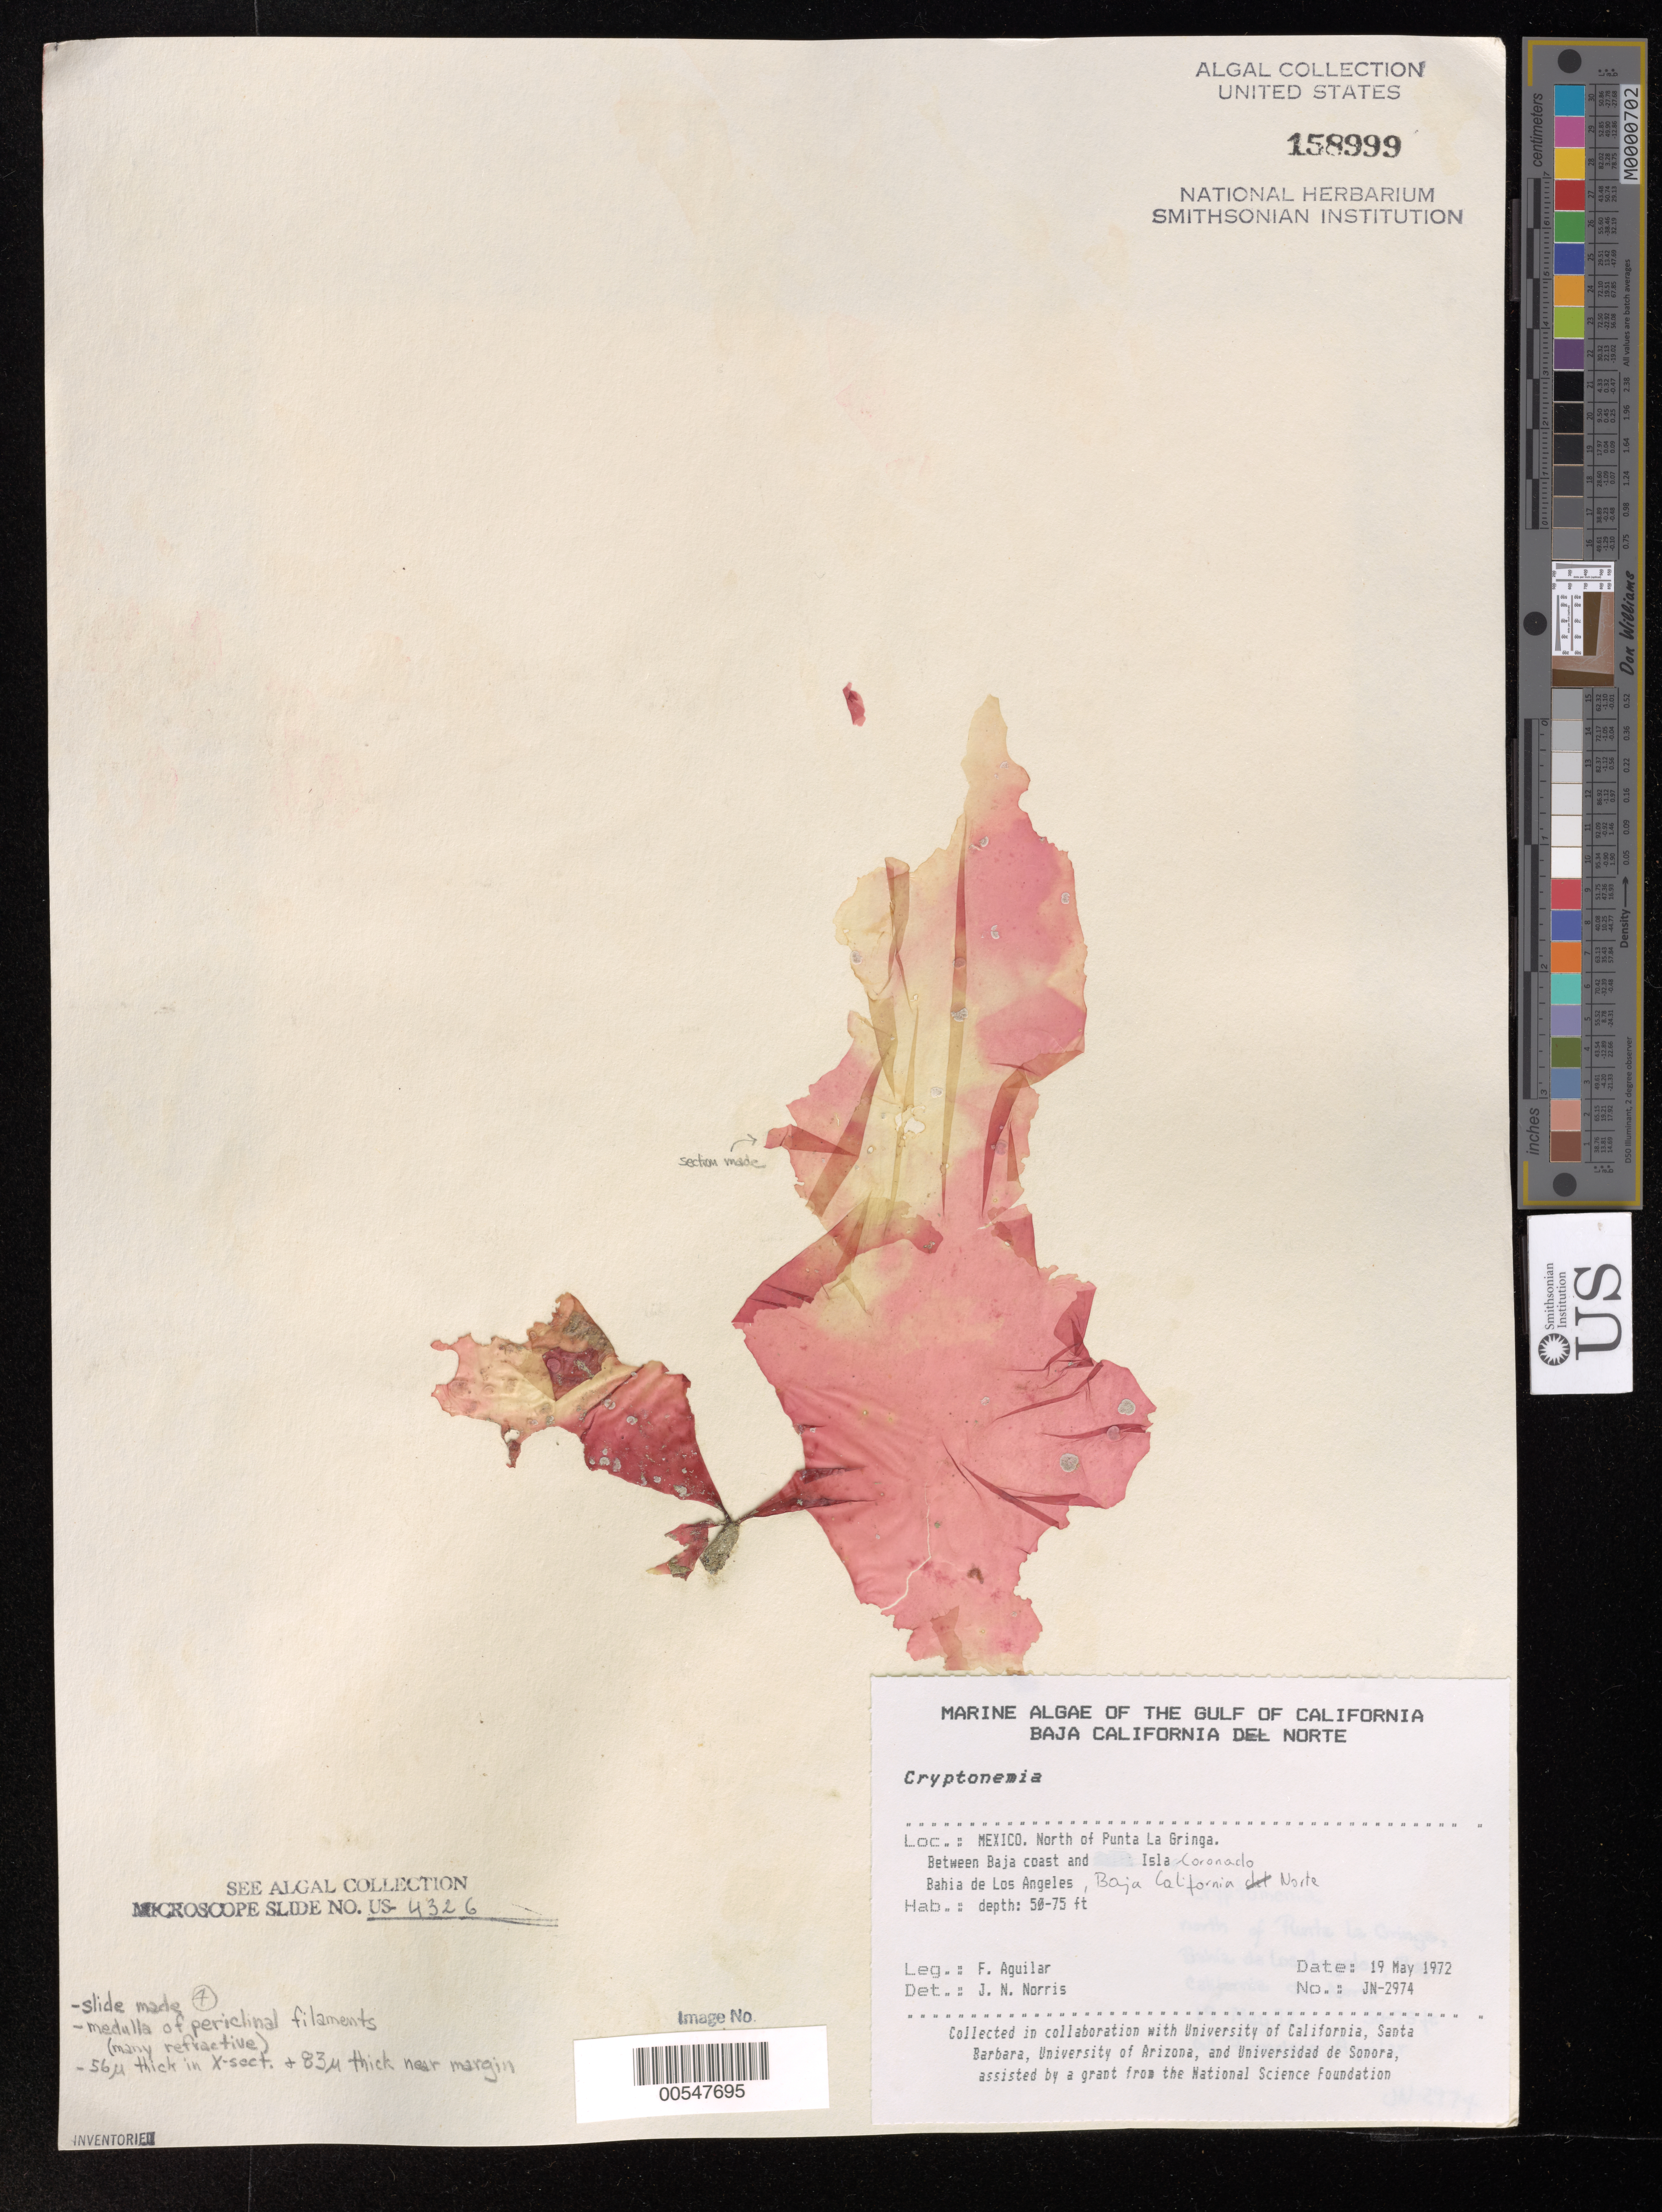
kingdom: Plantae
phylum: Rhodophyta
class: Florideophyceae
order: Halymeniales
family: Halymeniaceae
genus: Cryptonemia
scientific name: Cryptonemia sp.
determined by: Norris, James N.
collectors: F. Aguilar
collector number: JN-2974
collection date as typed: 19 May 1972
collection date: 1972-05-19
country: Mexico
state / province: Baja California Norte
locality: Bahia de los Angeles, north of Punta La Gringa, between Baja coast and Isla Coronado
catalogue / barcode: US 158999